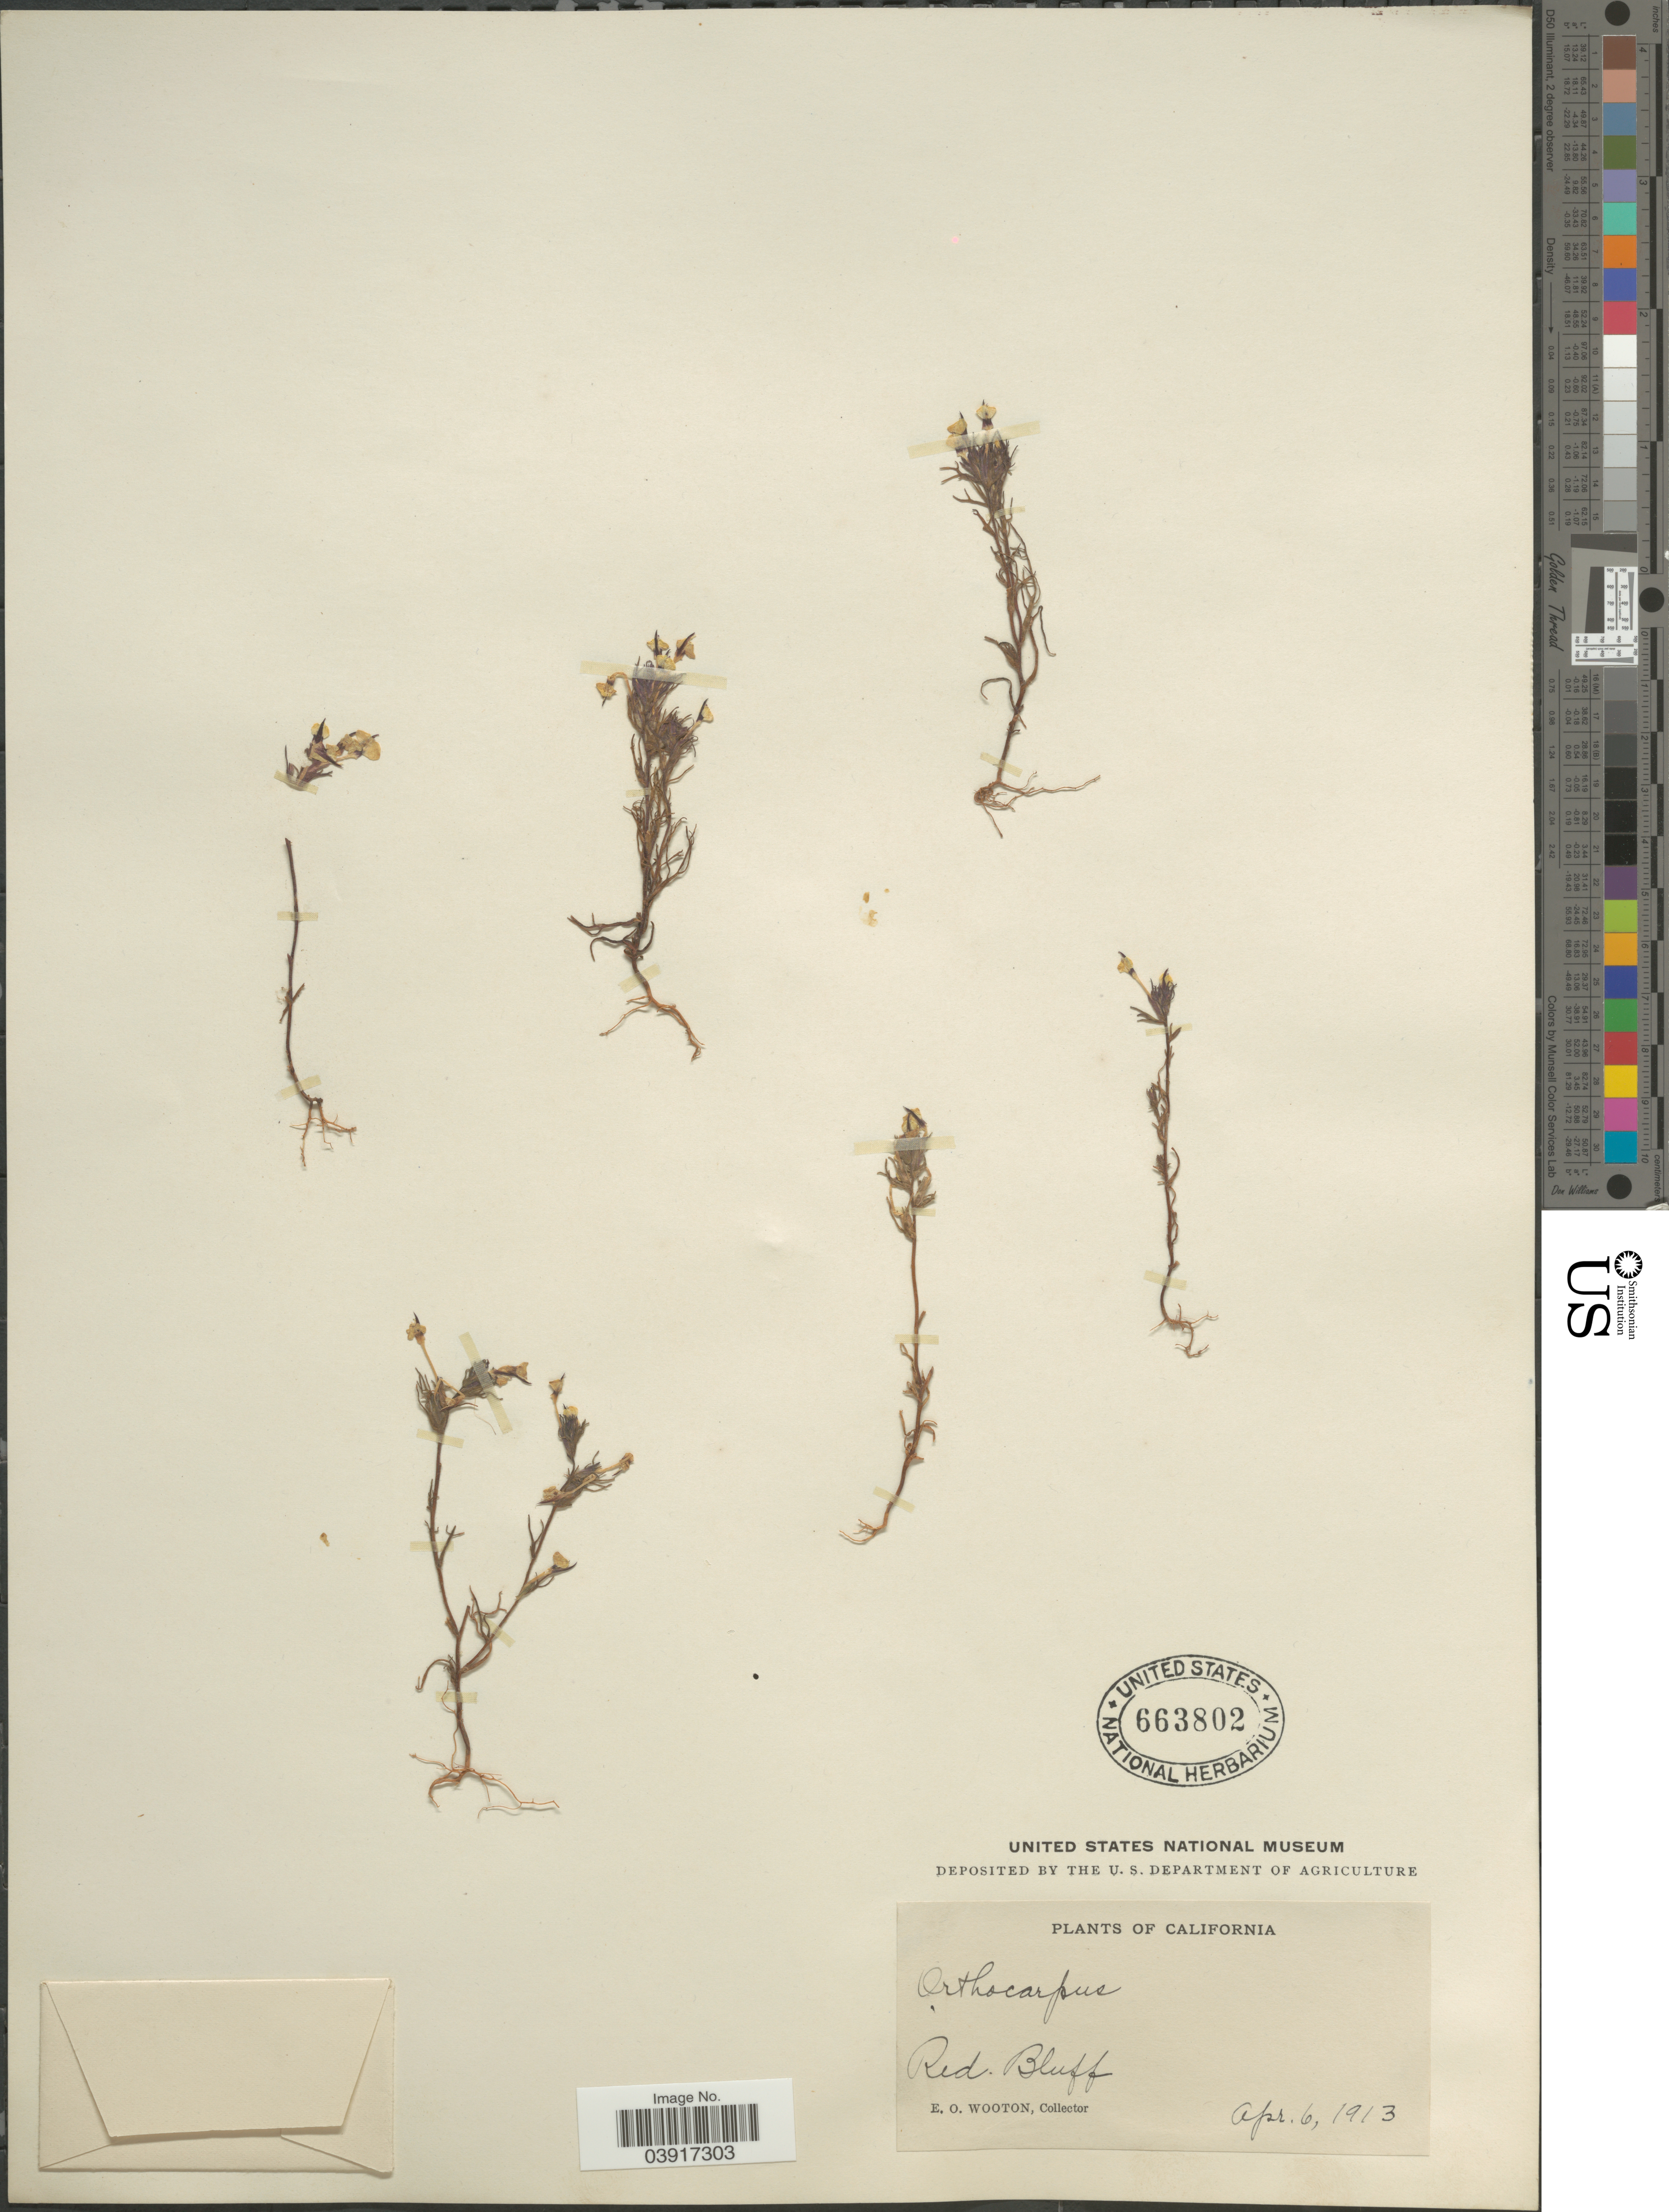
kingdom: Plantae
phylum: Tracheophyta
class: Magnoliopsida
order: Lamiales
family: Orobanchaceae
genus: Orthocarpus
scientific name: Orthocarpus erianthus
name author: Benth.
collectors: E. O. Wooton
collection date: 1913-04-06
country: United States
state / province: California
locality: Red Bluff.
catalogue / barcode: US 663802